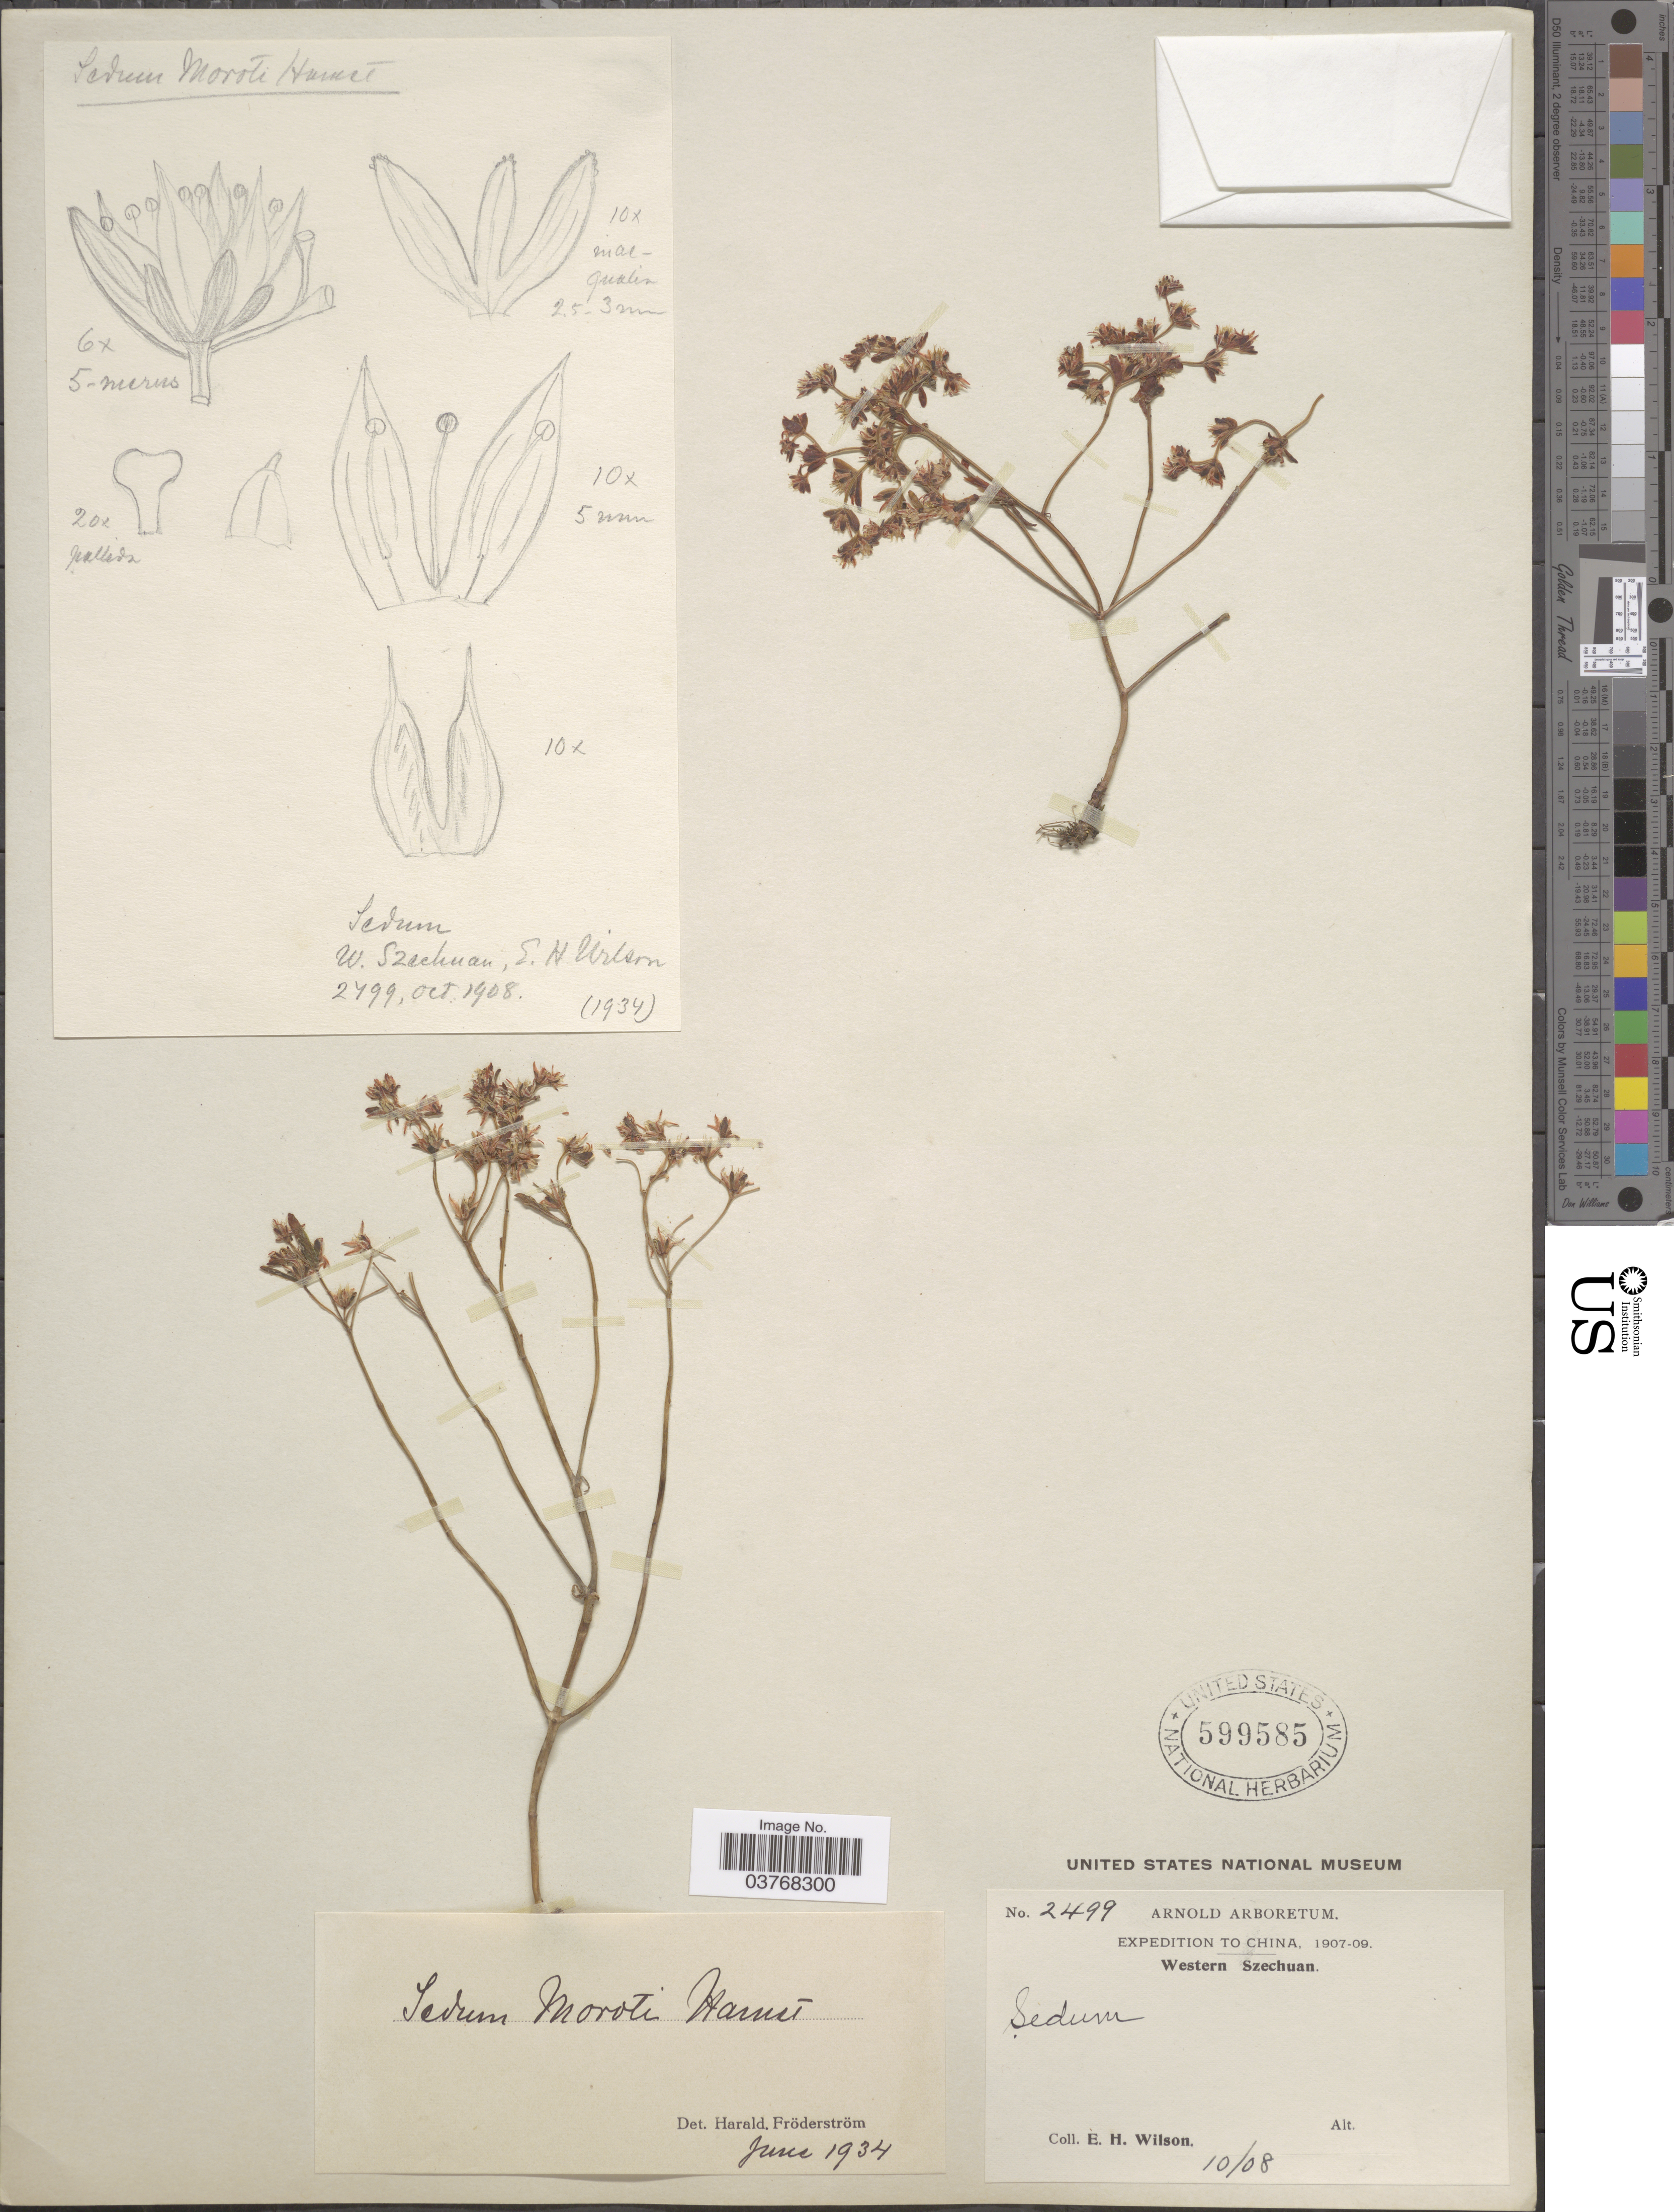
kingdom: Plantae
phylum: Tracheophyta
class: Magnoliopsida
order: Saxifragales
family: Crassulaceae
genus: Sedum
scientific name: Sedum morotii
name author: Raym.-Hamet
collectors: E. Wilson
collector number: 2499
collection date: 1908-10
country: China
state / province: Sichuan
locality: Western Szechuan.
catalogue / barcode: US 599585